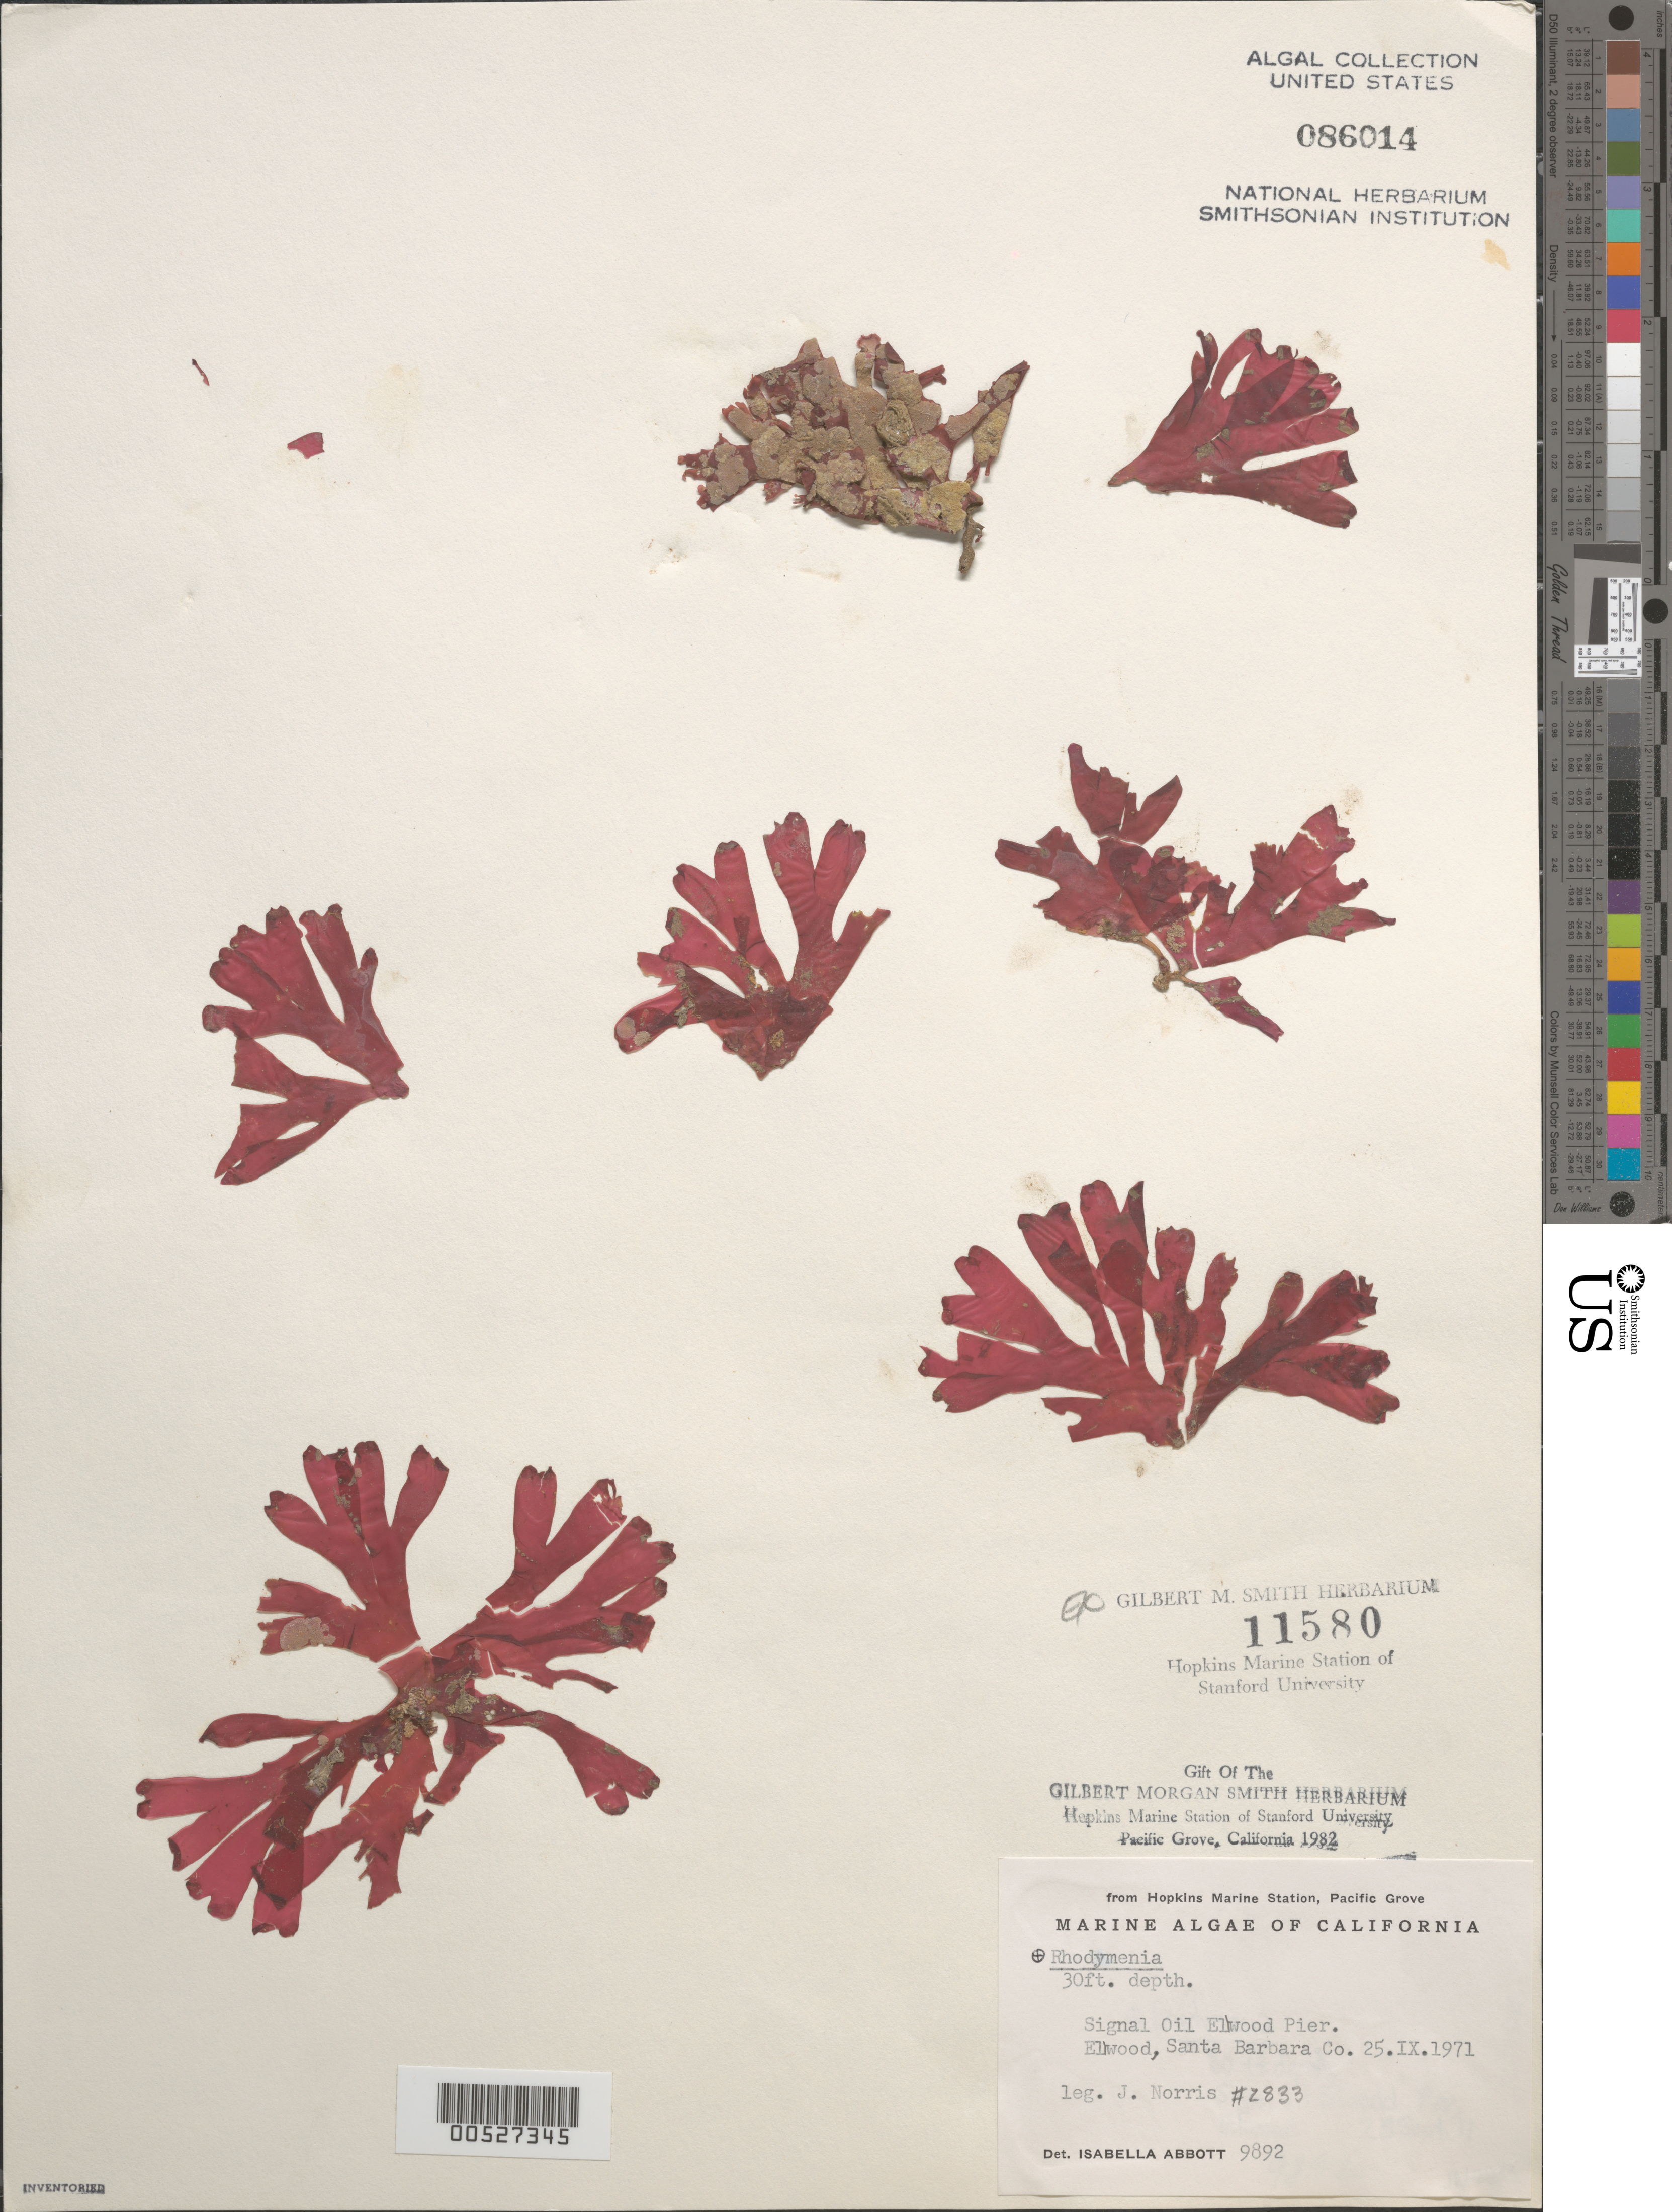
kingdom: Plantae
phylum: Rhodophyta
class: Florideophyceae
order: Rhodymeniales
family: Rhodymeniaceae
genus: Rhodymenia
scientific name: Rhodymenia sp.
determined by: Abbott, Isabella A.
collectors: J. N. Norris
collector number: JN-2833 & IAA 9892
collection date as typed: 25 Sep 1971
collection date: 1971-09-25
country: United States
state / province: California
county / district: Santa Barbara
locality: Signal Oil Ellwood pier, Ellwood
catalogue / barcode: US 86014